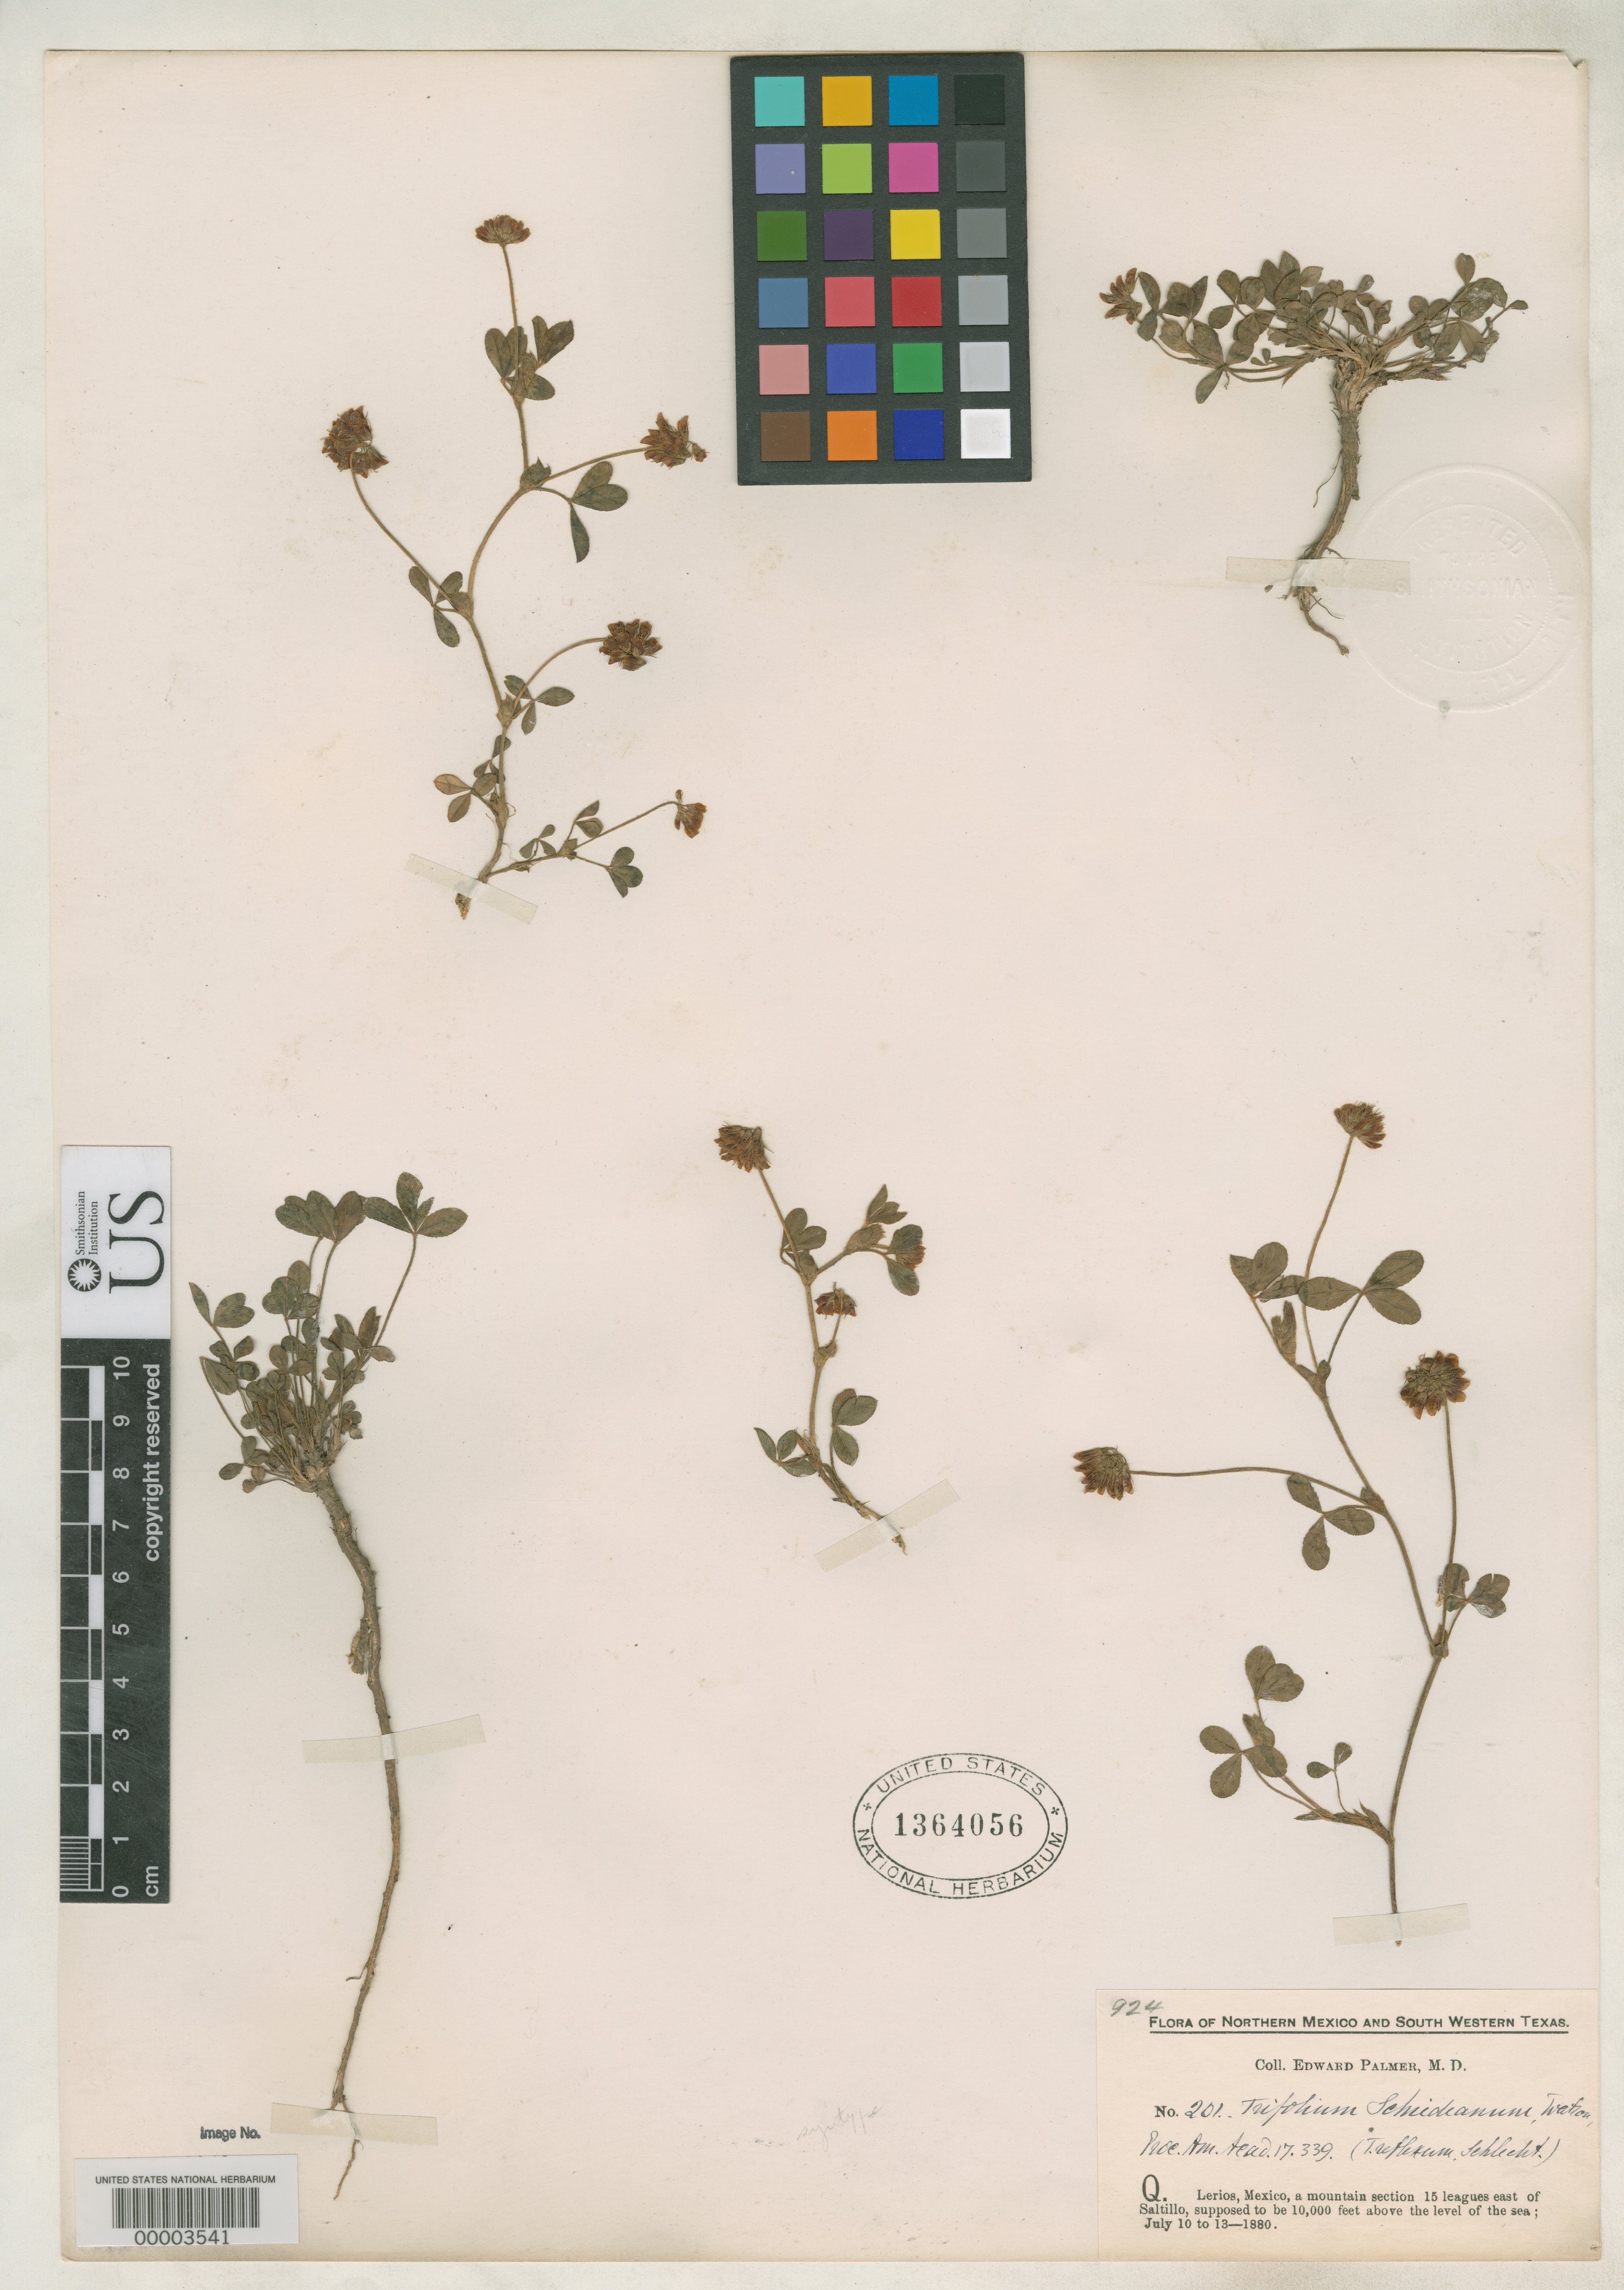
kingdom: Plantae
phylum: Tracheophyta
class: Magnoliopsida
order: Fabales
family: Fabaceae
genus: Trifolium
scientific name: Trifolium schiedeanum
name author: S. Watson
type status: Isosyntype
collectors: E. Palmer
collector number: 201 In 1880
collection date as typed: Jul 1880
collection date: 1880-07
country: Mexico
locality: E of Monserrat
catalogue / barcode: US 1364056